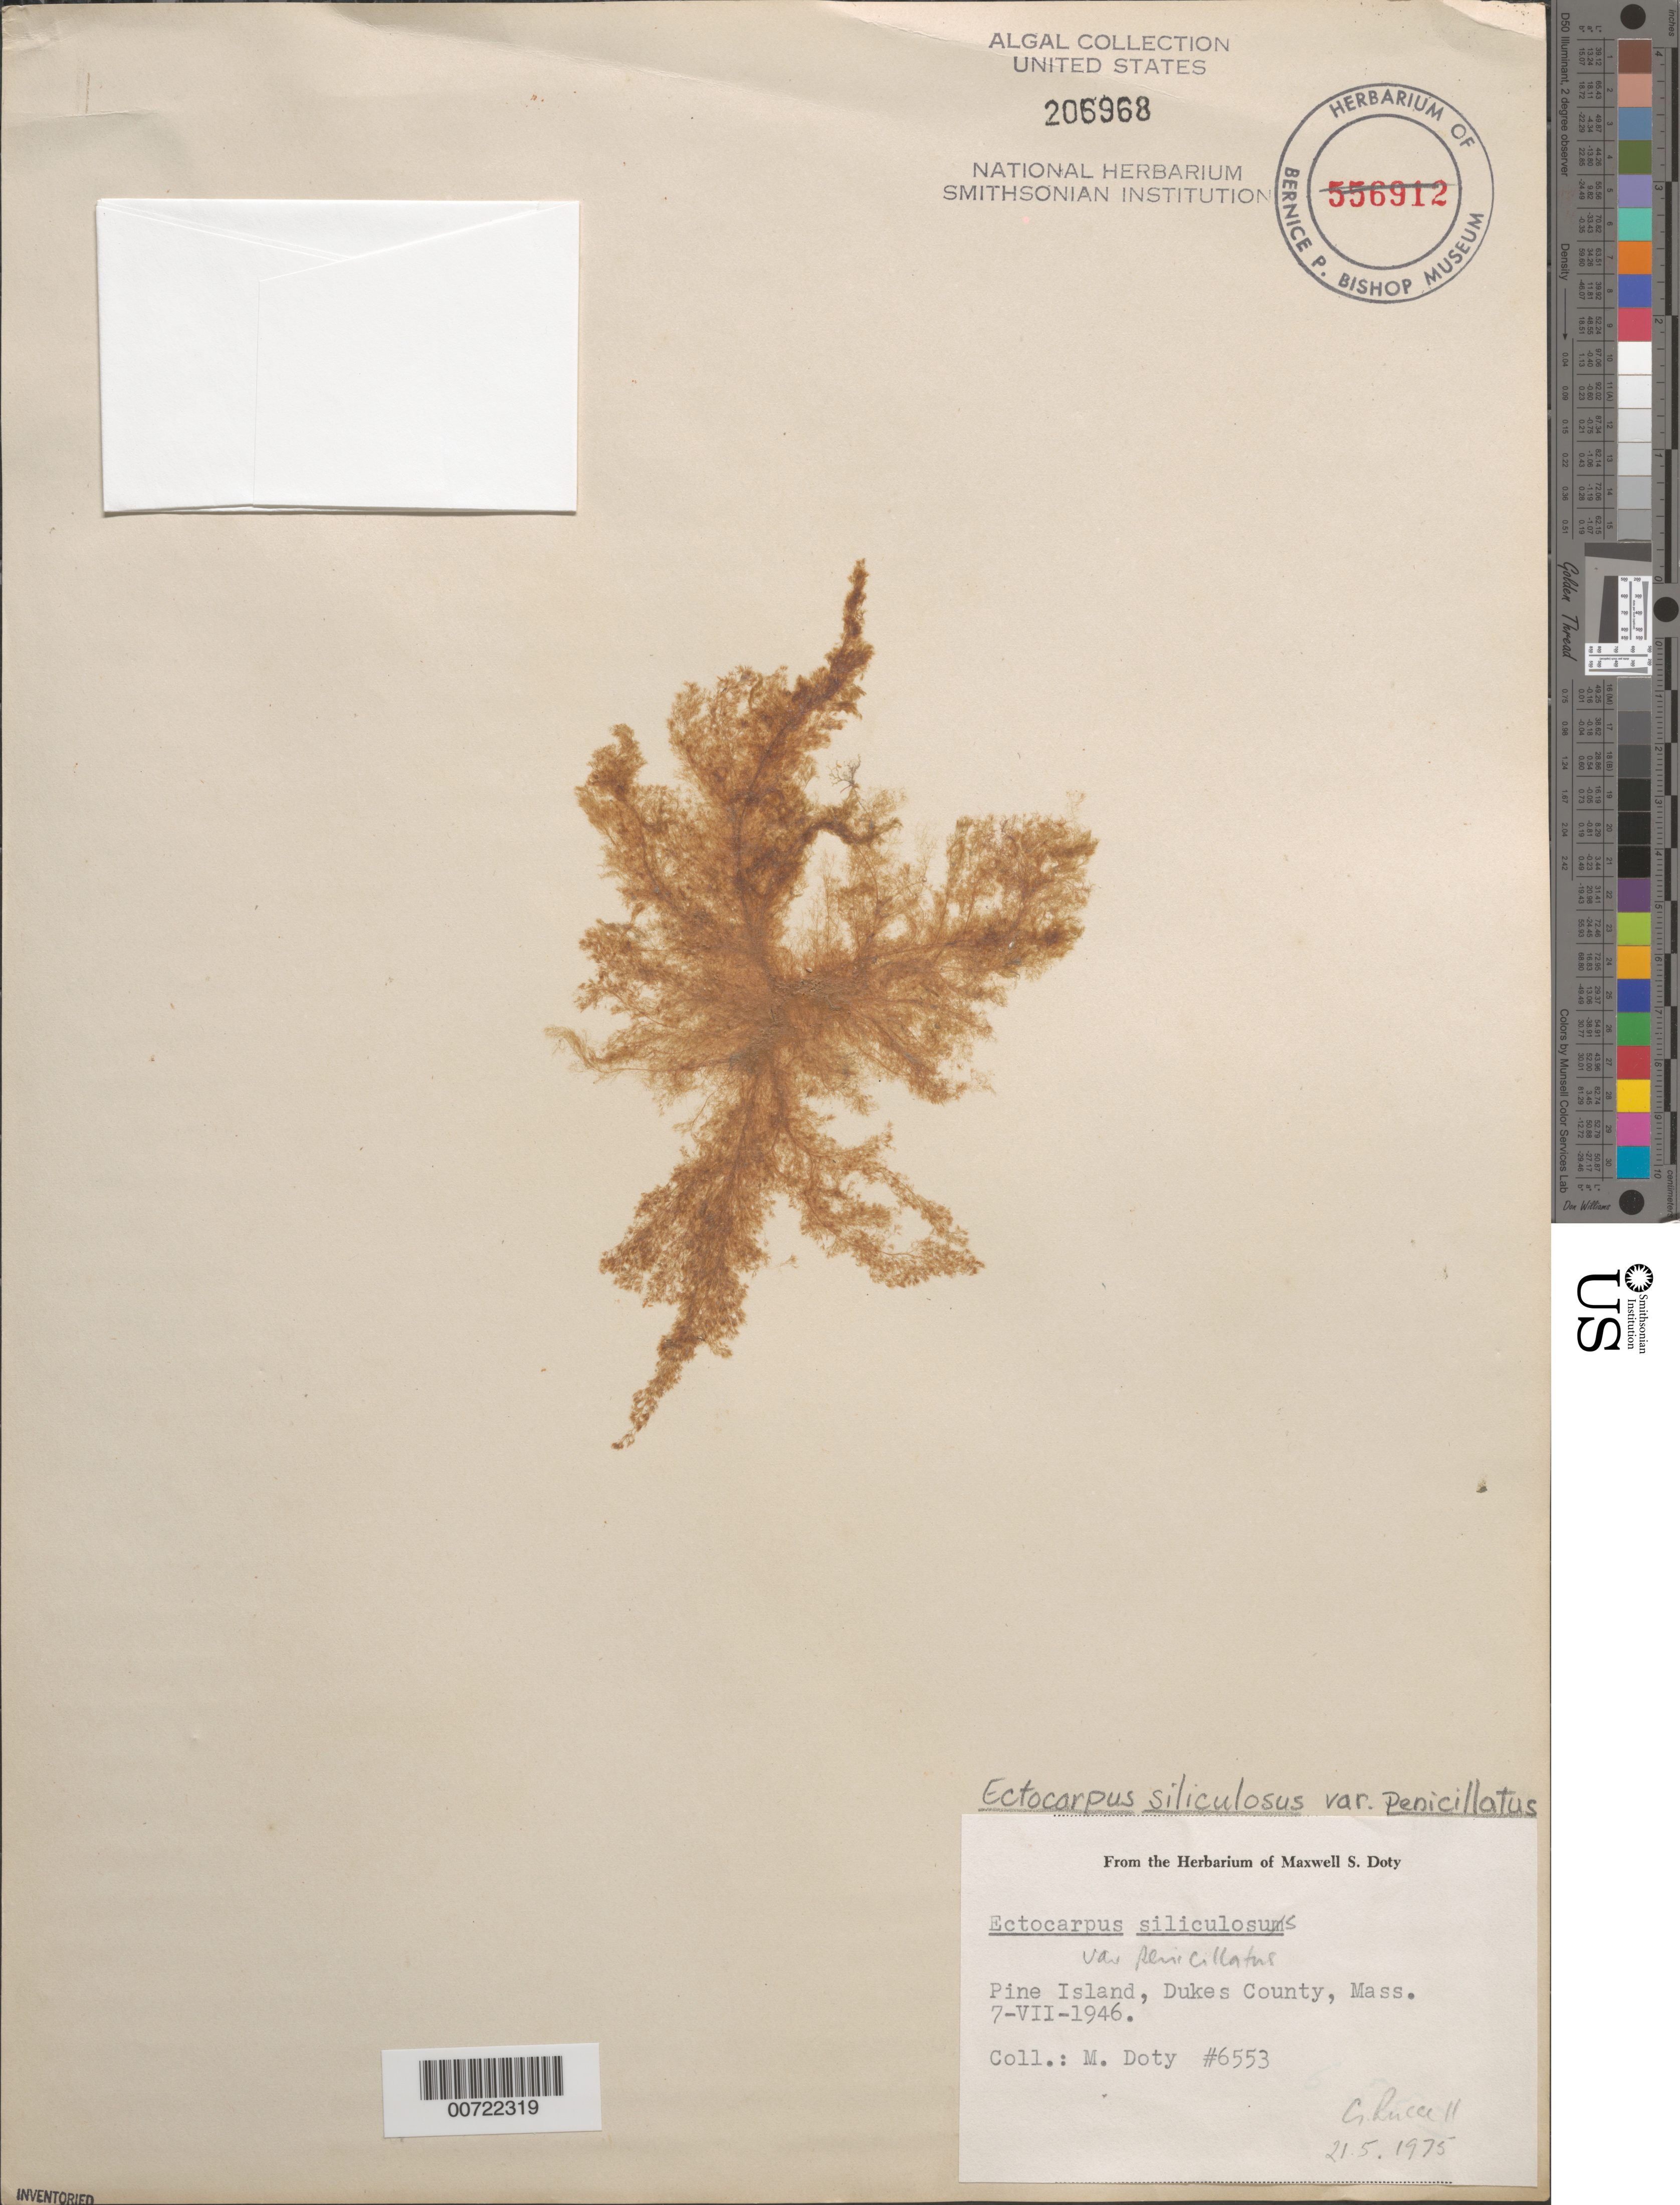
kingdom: Chromista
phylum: Ochrophyta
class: Phaeophyceae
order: Ectocarpales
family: Ectocarpaceae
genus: Ectocarpus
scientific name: Ectocarpus siliculosus var. penicillatus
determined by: Russell, G. E.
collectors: M. S. Doty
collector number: MSD 6553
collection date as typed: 07 Jul 1946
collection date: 1946-07-07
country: United States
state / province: Massachusetts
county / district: Dukes County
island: Pine Island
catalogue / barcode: US 206968